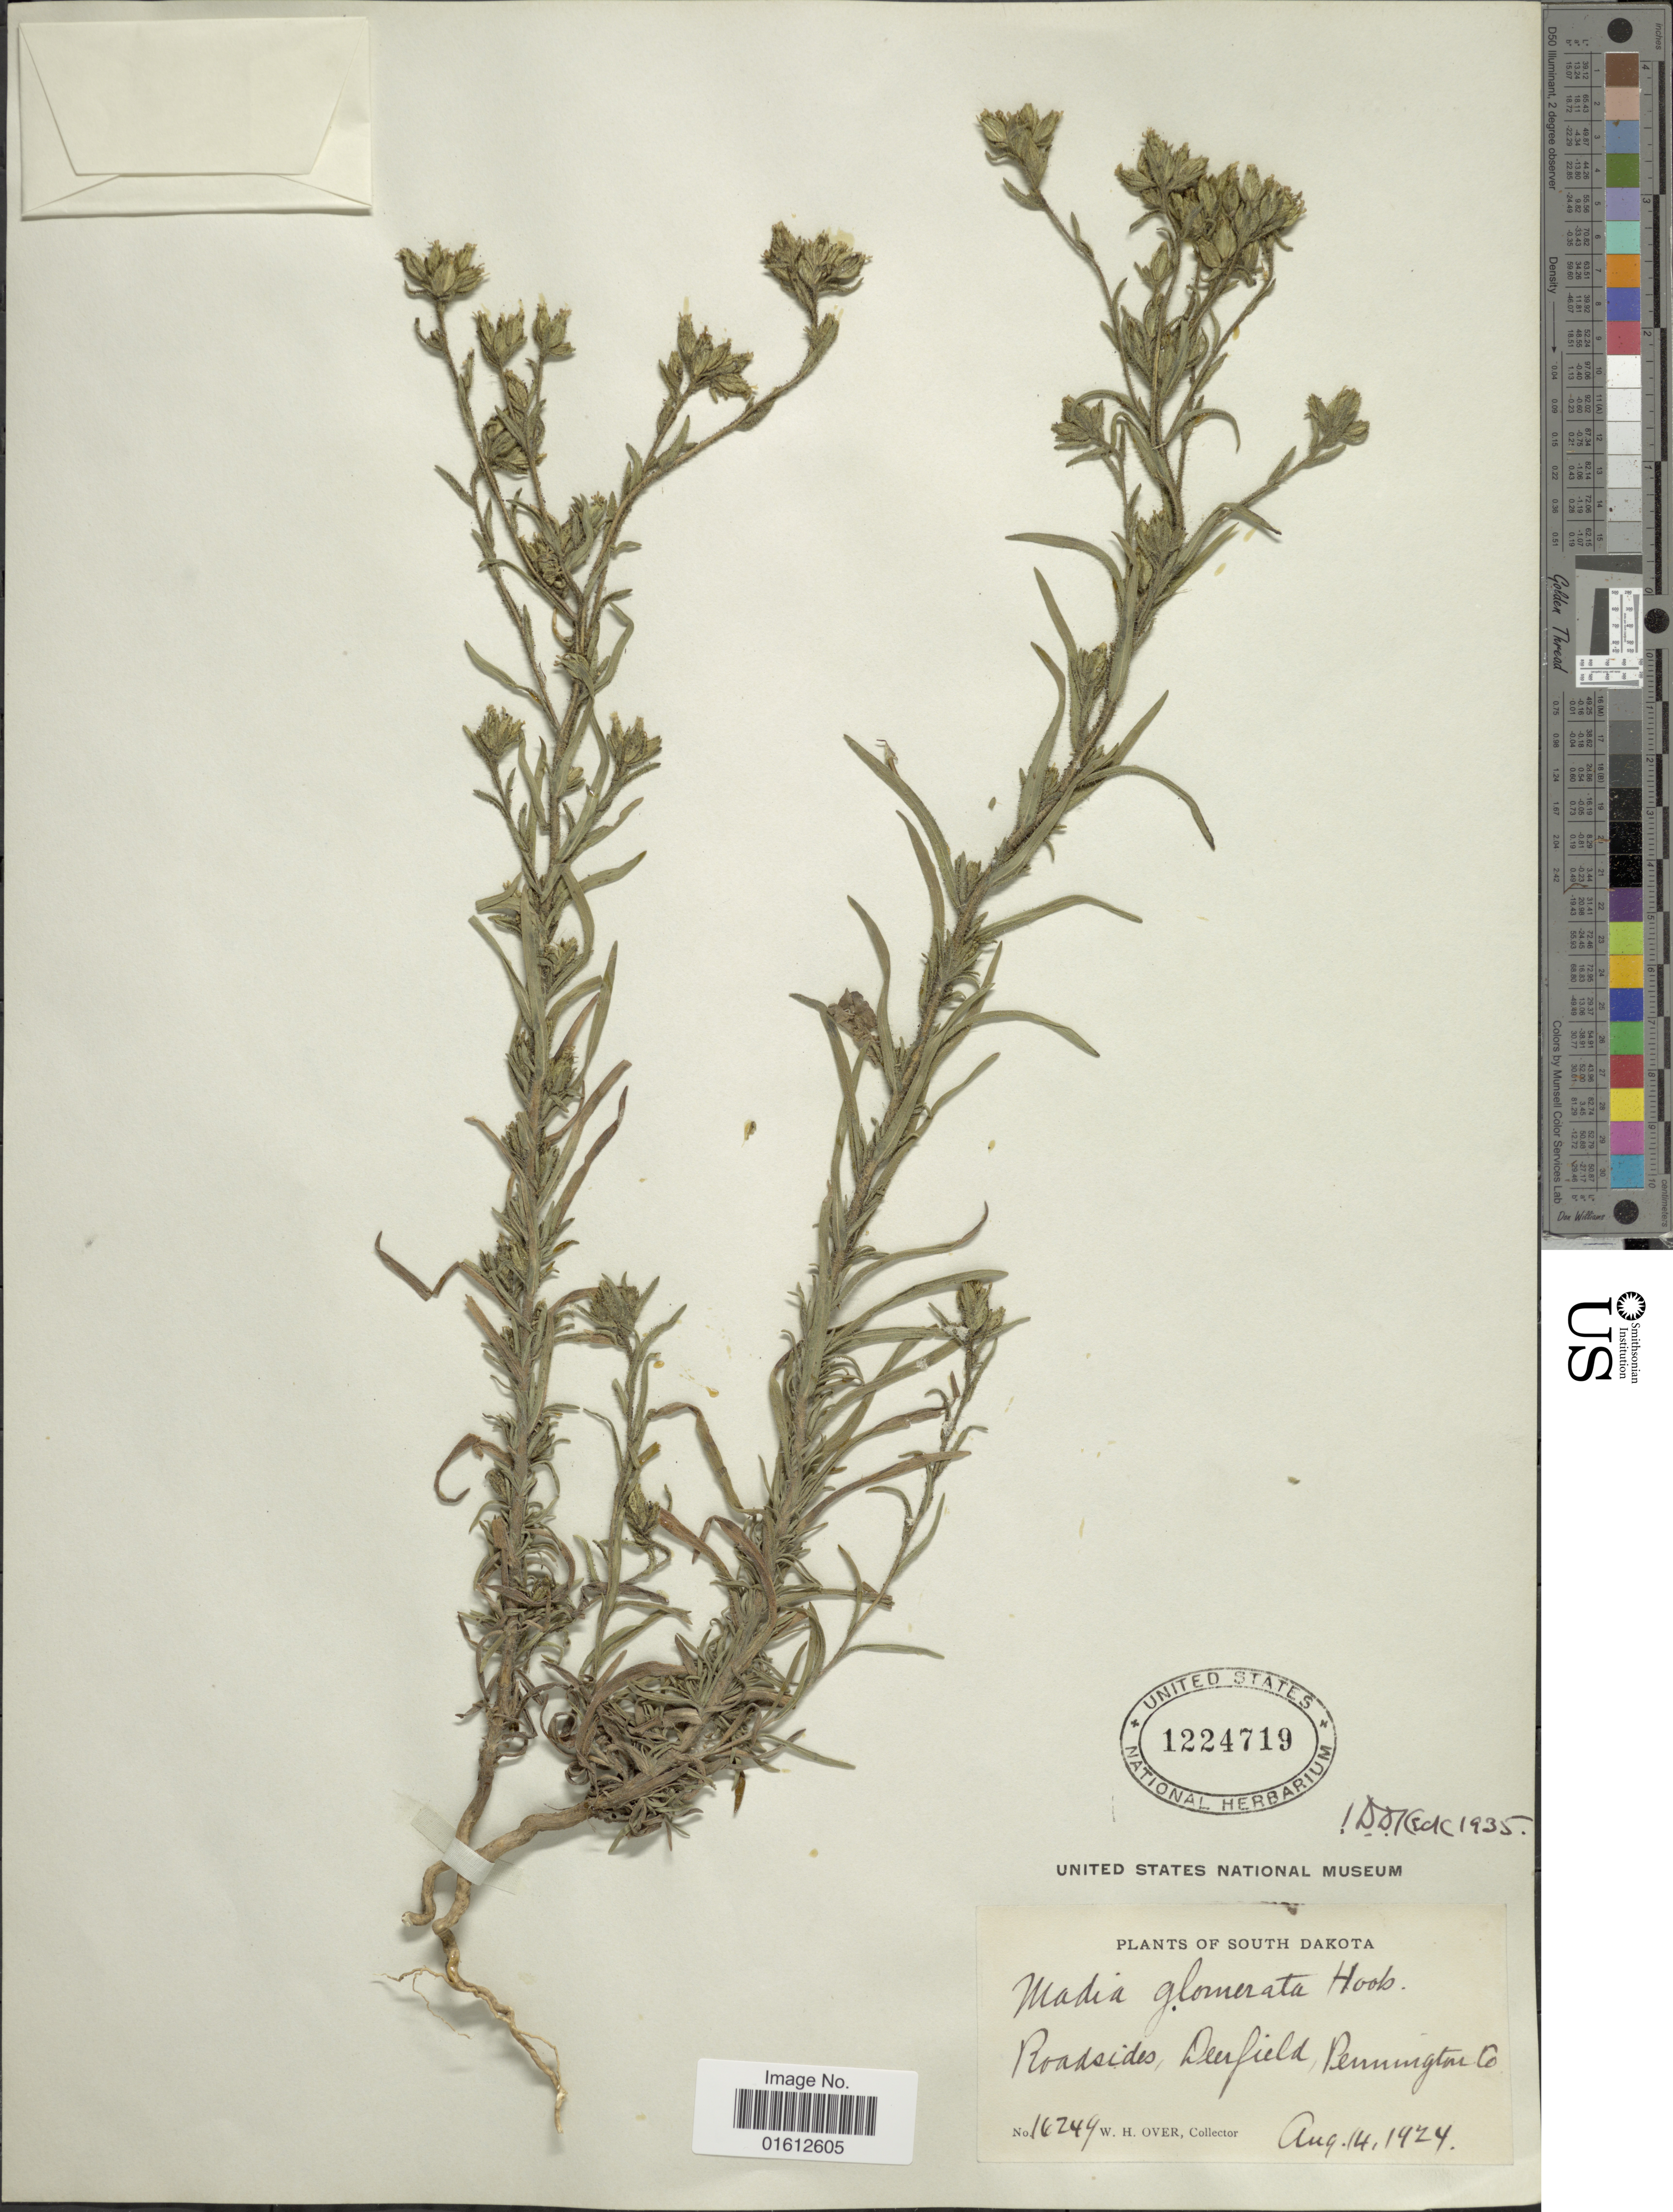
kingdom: Plantae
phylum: Tracheophyta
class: Magnoliopsida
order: Asterales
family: Asteraceae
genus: Madia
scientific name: Madia glomerata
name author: Hook.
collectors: W. Over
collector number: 16249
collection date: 1924-08-14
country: United States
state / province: South Dakota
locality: Roadsides, Deerfield, Pennington Co.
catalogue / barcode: US 1224719